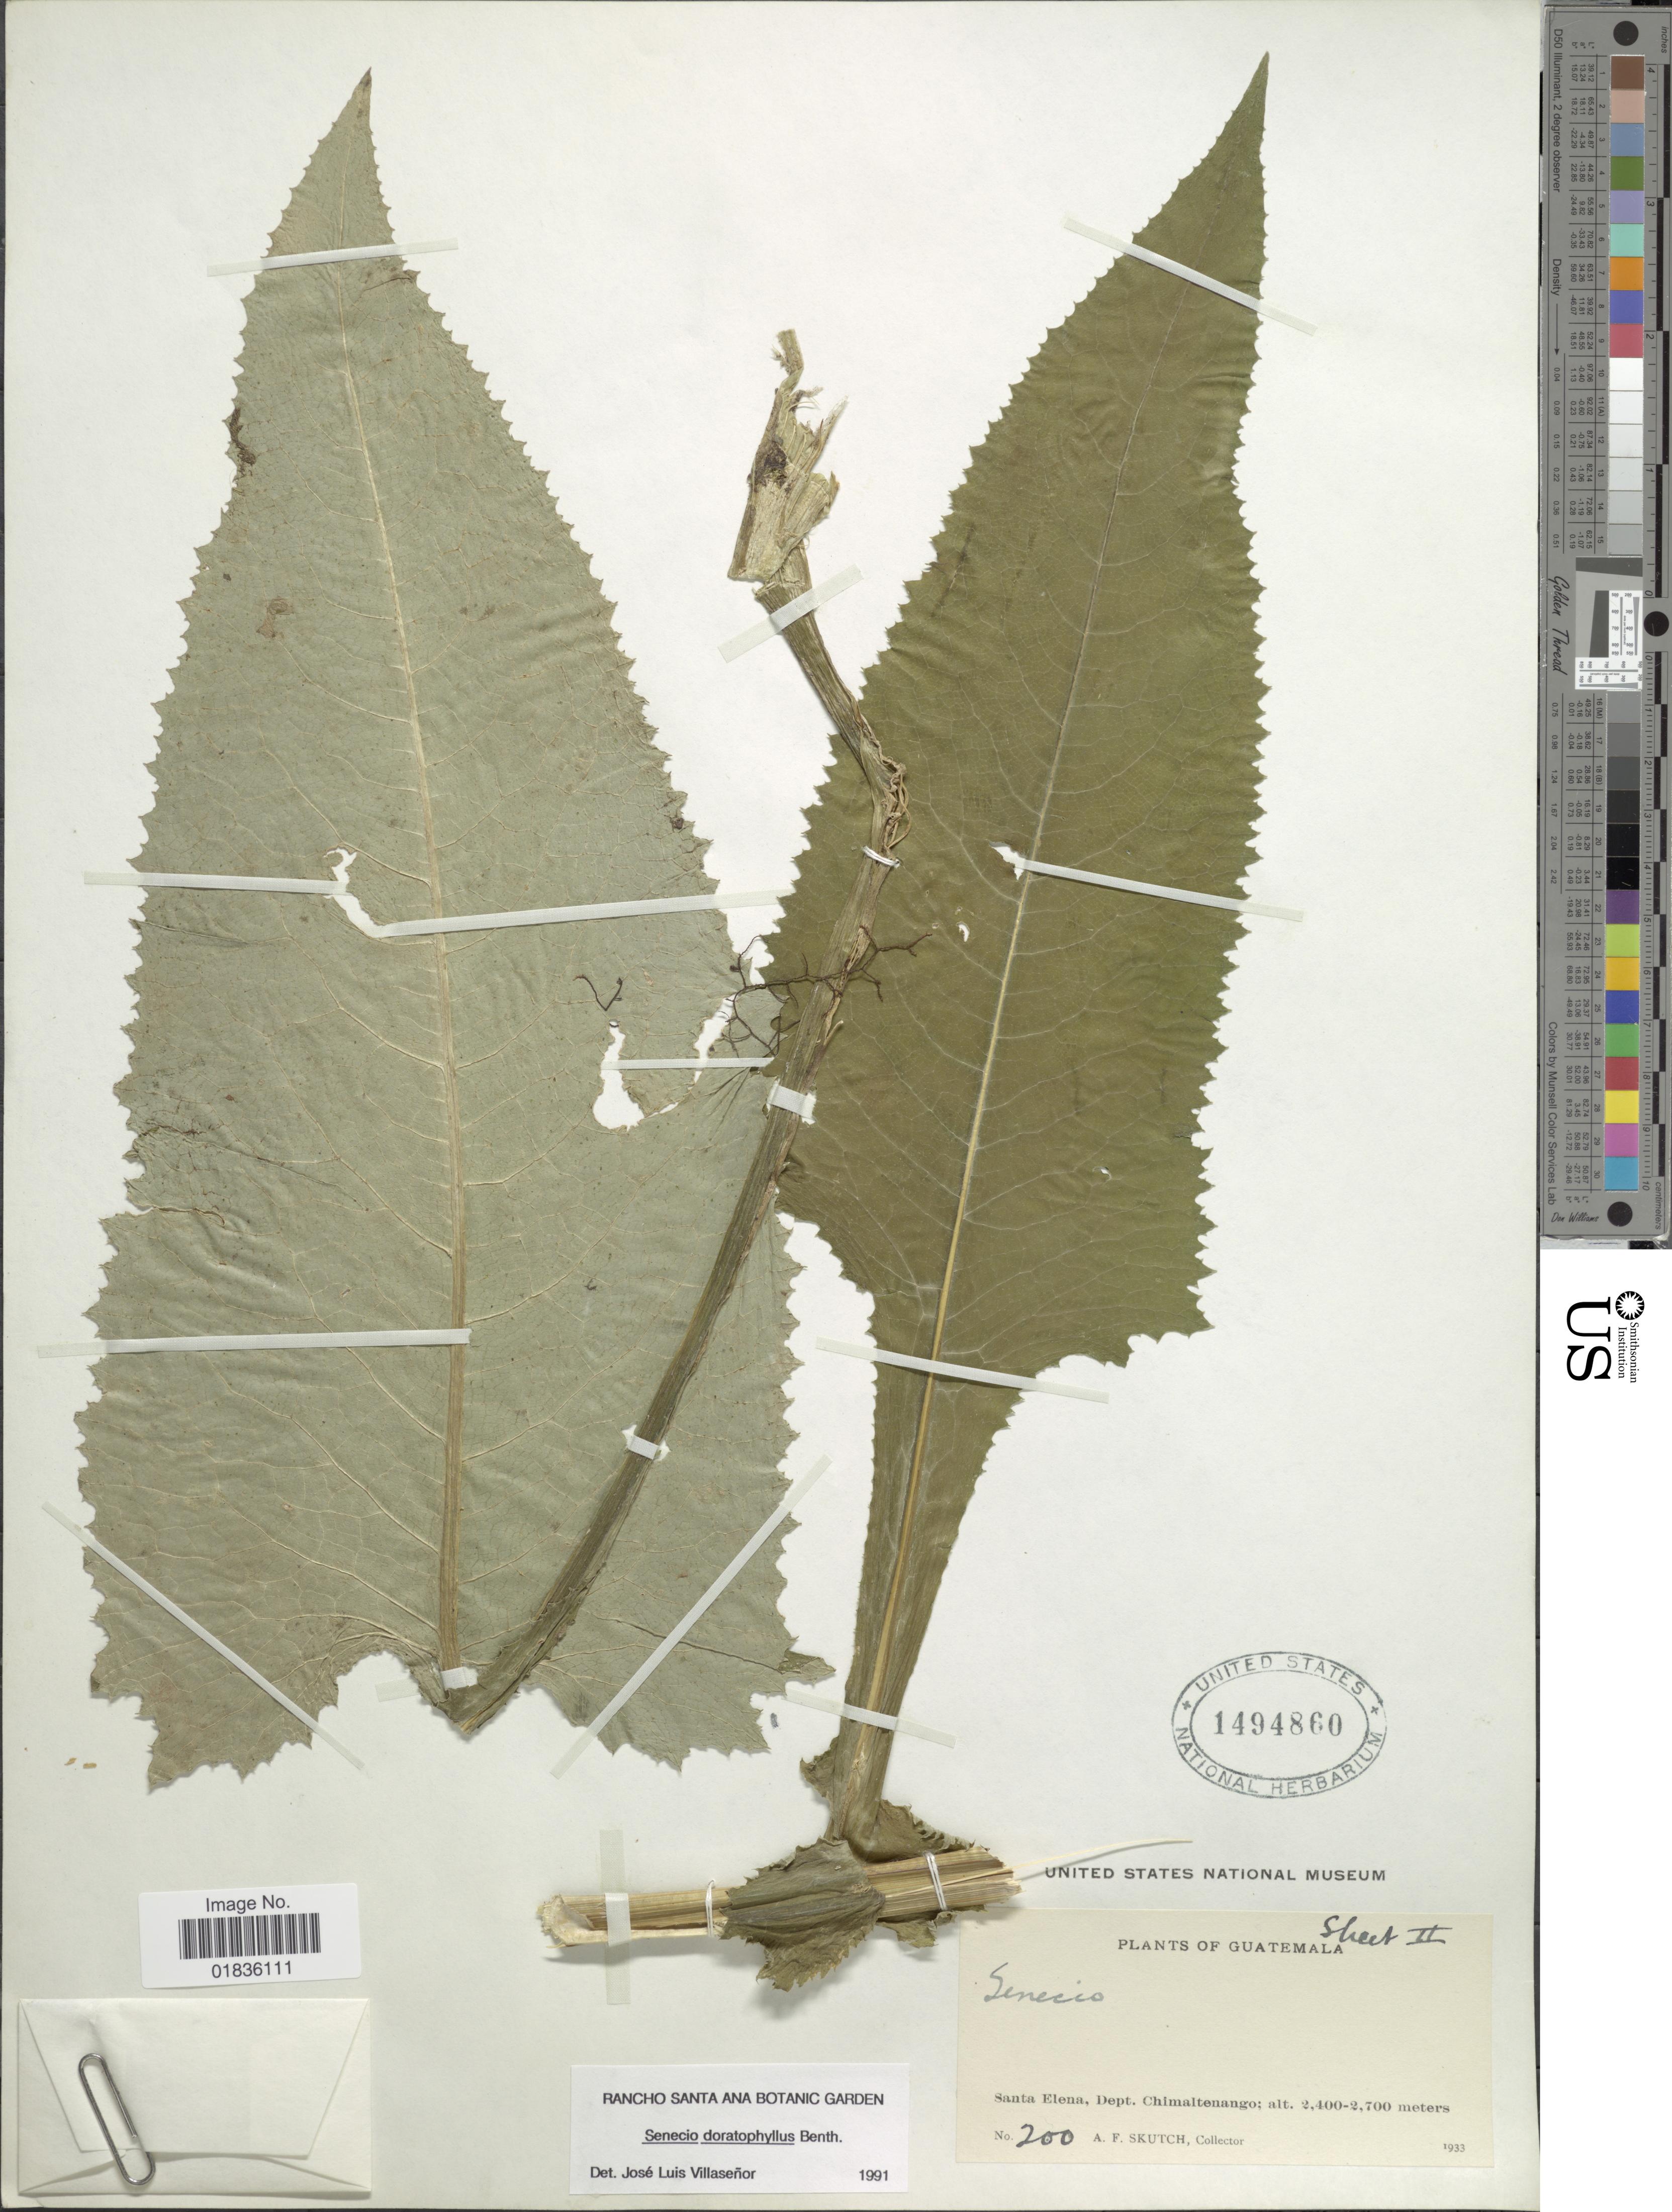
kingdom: Plantae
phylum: Tracheophyta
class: Magnoliopsida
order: Asterales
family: Asteraceae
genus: Senecio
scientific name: Senecio doratophyllus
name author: Benth.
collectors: A. F. Skutch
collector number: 200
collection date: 1933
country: Guatemala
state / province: Chimaltenango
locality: Santa Elena.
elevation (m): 2400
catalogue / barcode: US 1494860